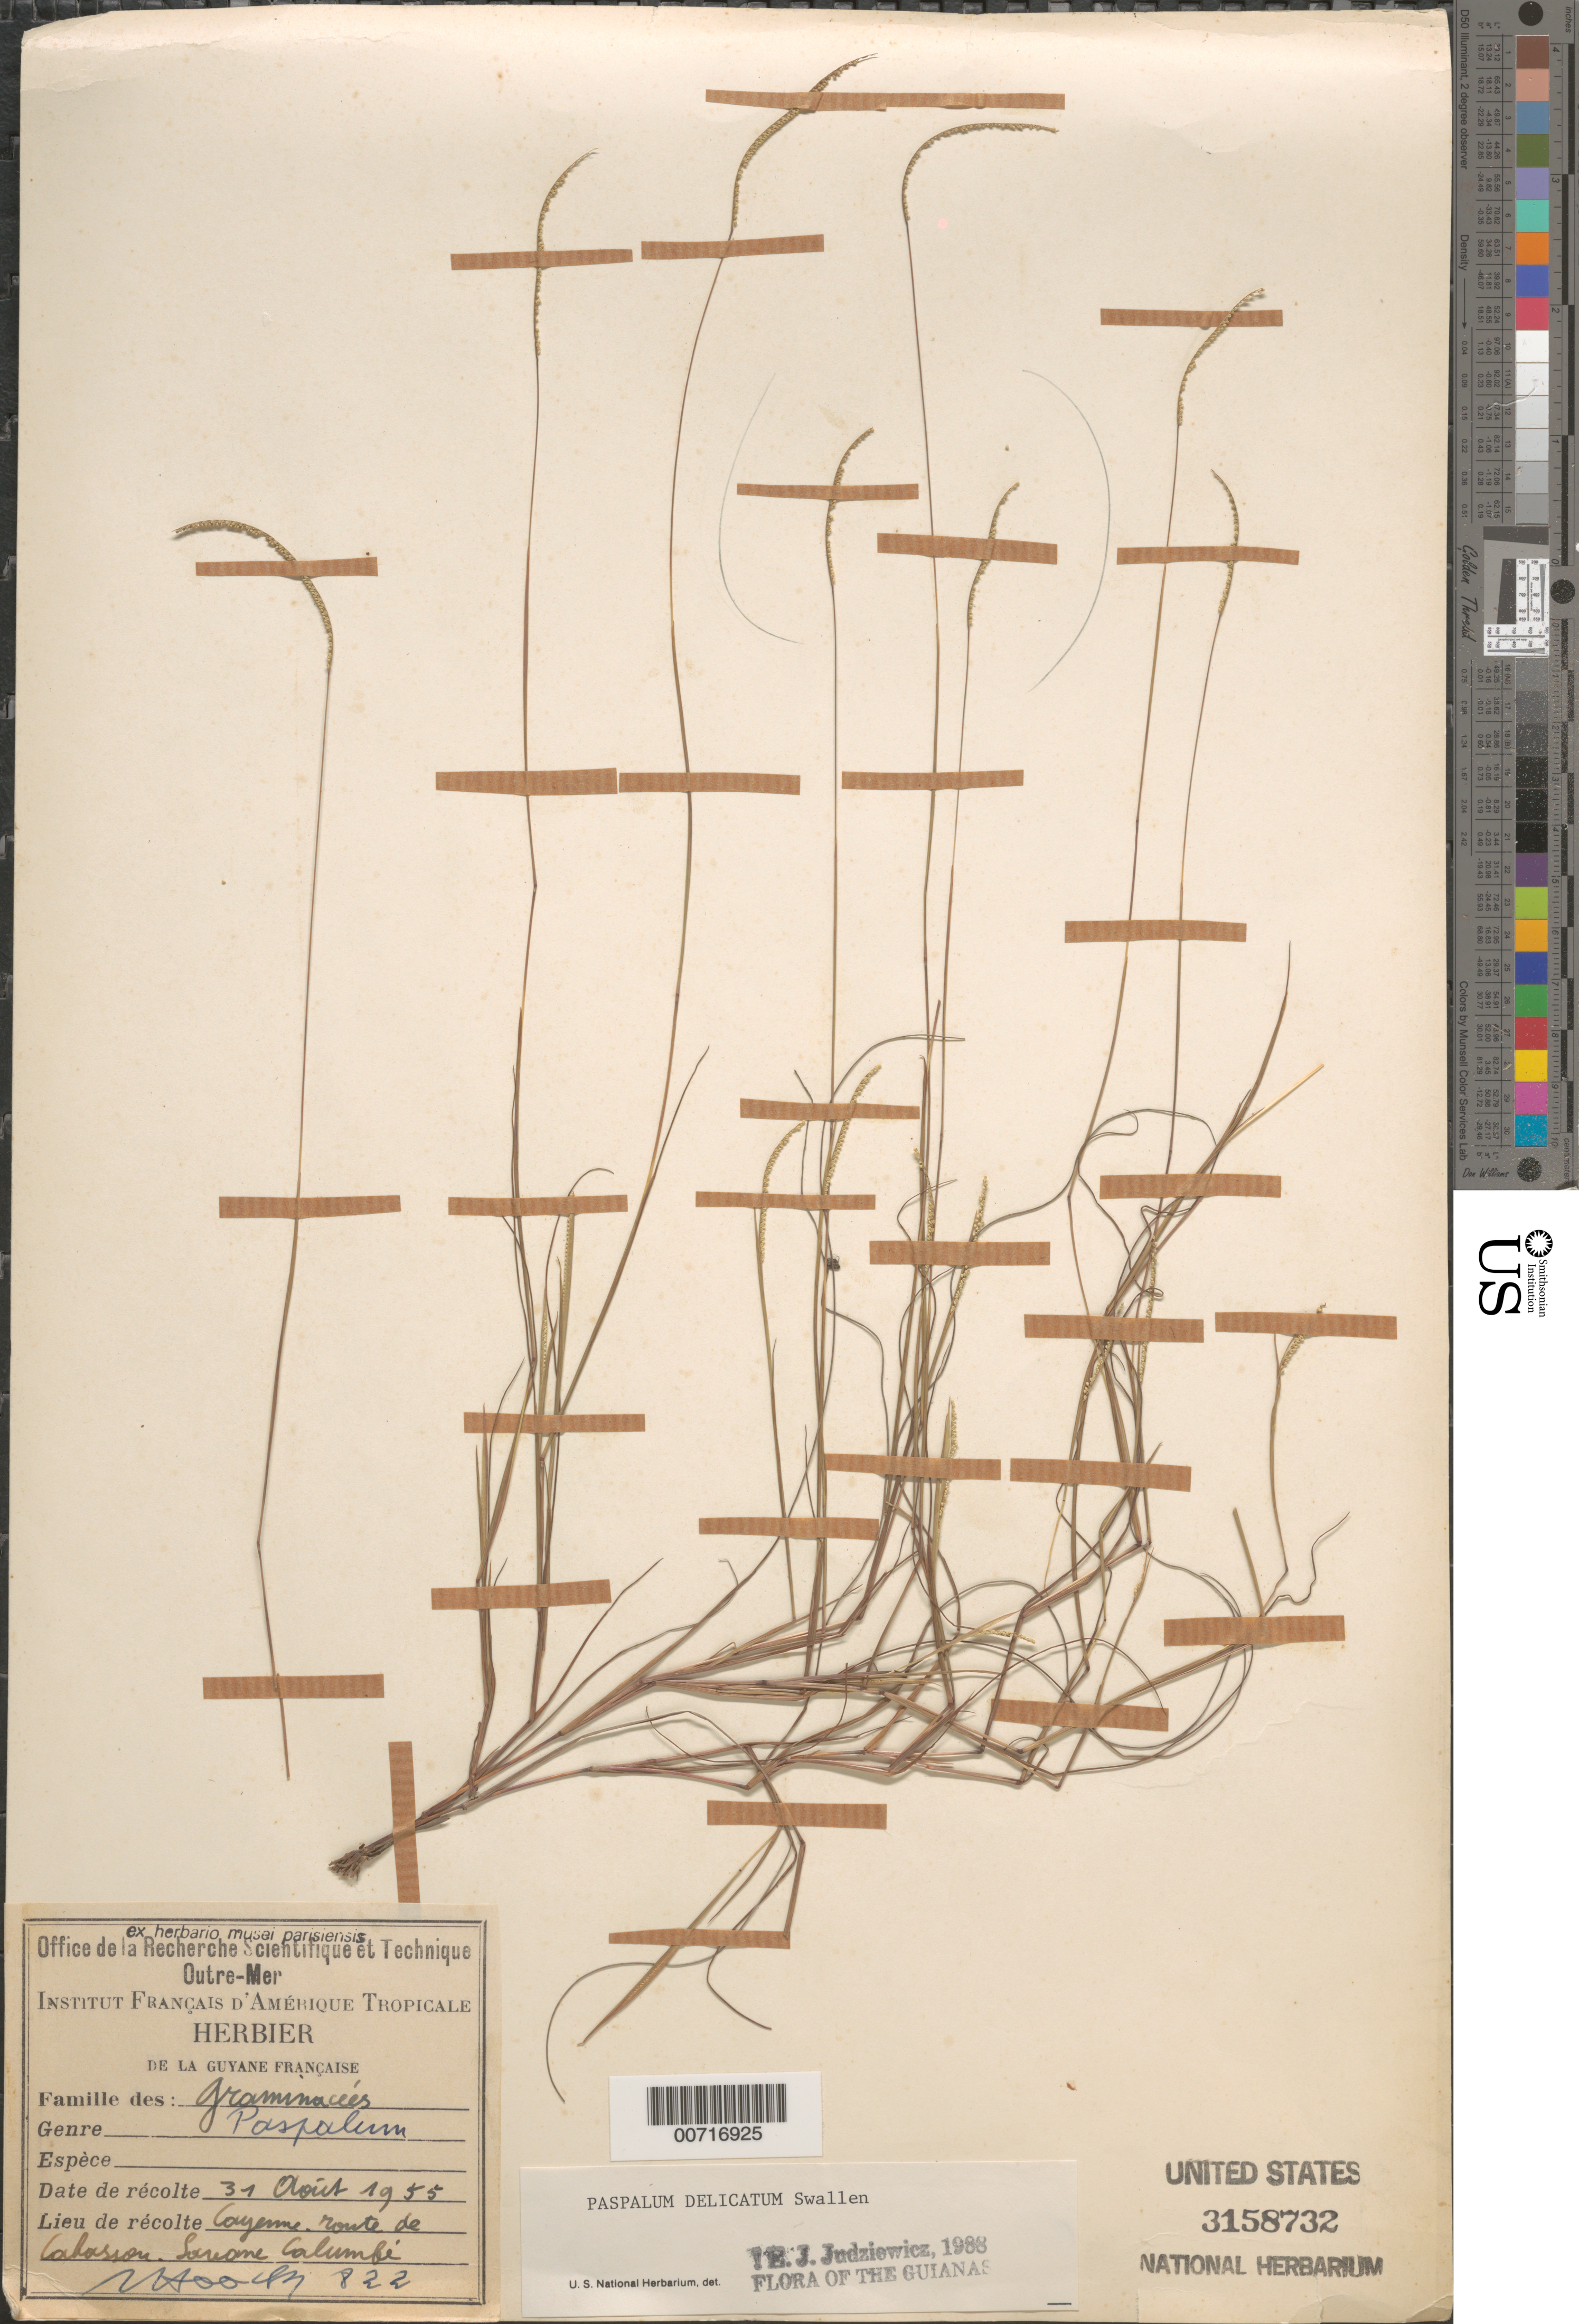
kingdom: Plantae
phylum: Tracheophyta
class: Liliopsida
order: Poales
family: Poaceae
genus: Paspalum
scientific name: Paspalum delicatum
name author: Swallen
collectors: J. Hoock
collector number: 822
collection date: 1955-08-31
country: French Guiana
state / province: Cayenne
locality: Route de Cabassou. Savane Columbé.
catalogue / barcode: US 3158732